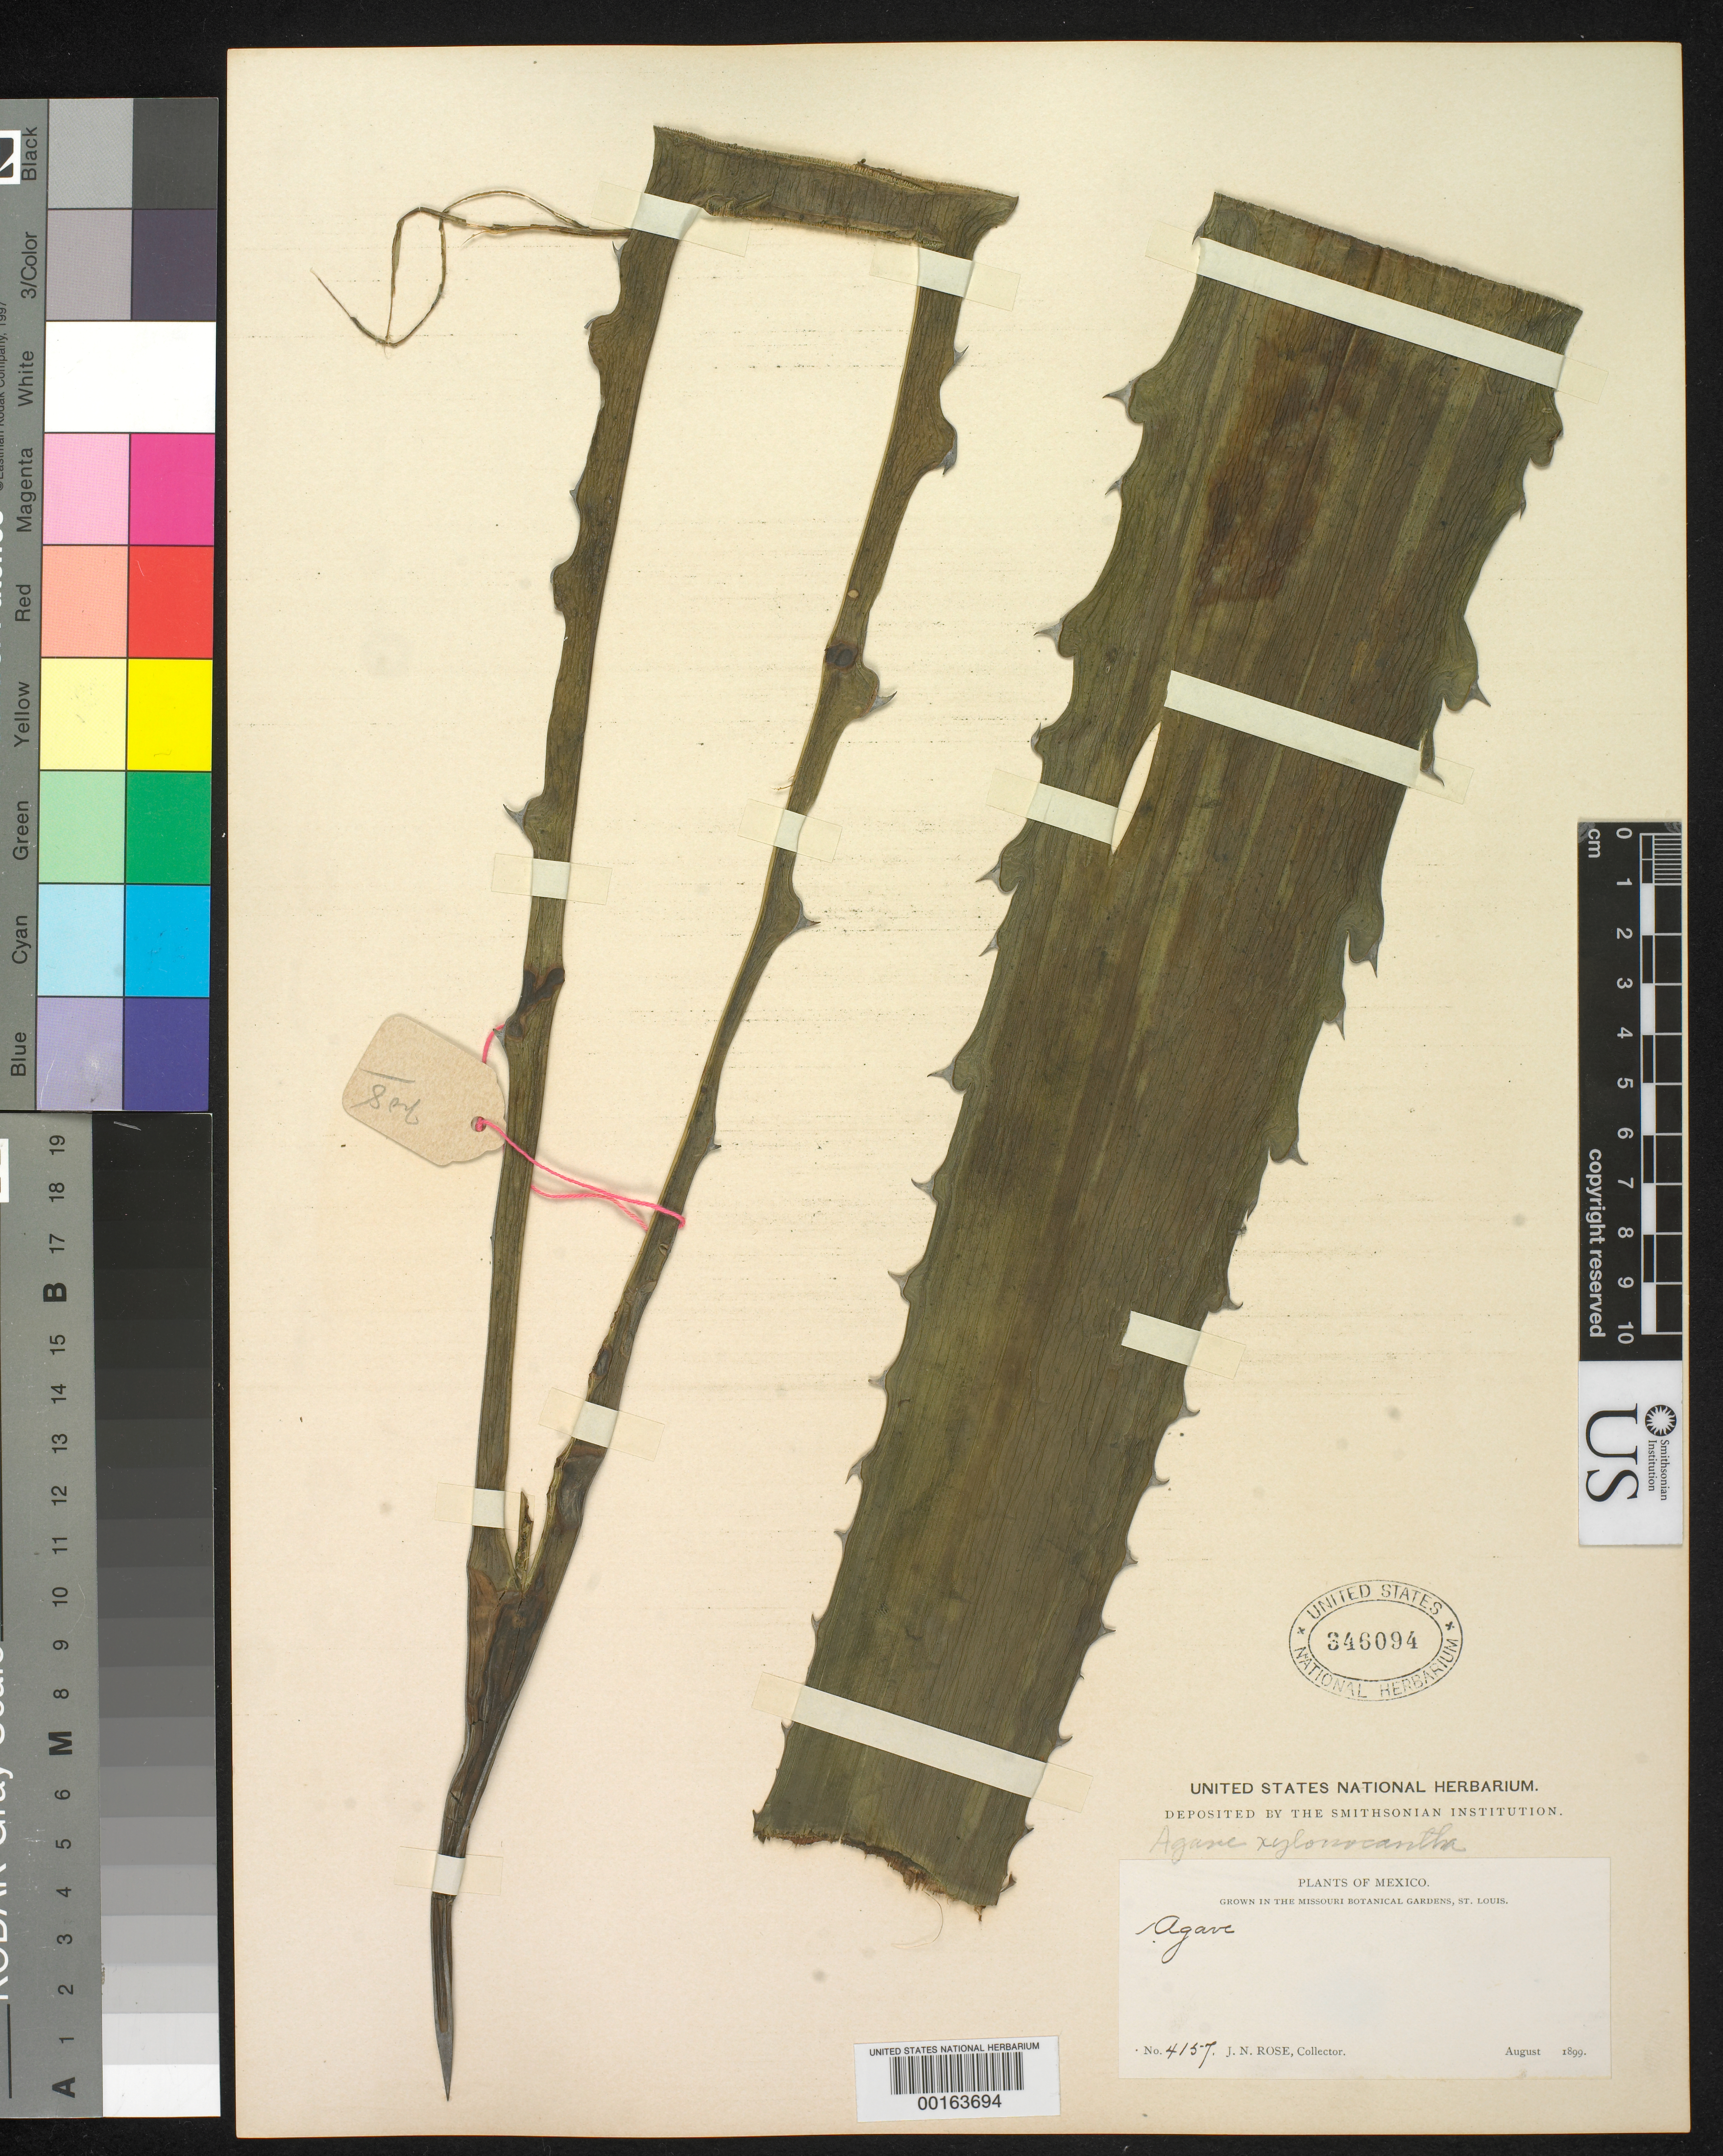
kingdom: Plantae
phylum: Tracheophyta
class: Liliopsida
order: Asparagales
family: Asparagaceae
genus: Agave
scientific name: Agave xylonacantha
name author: Salm-Dyck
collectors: J. N. Rose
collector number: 4157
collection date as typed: Aug 1899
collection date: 1899-08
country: Mexico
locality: E of Monserrat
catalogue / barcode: US 346094